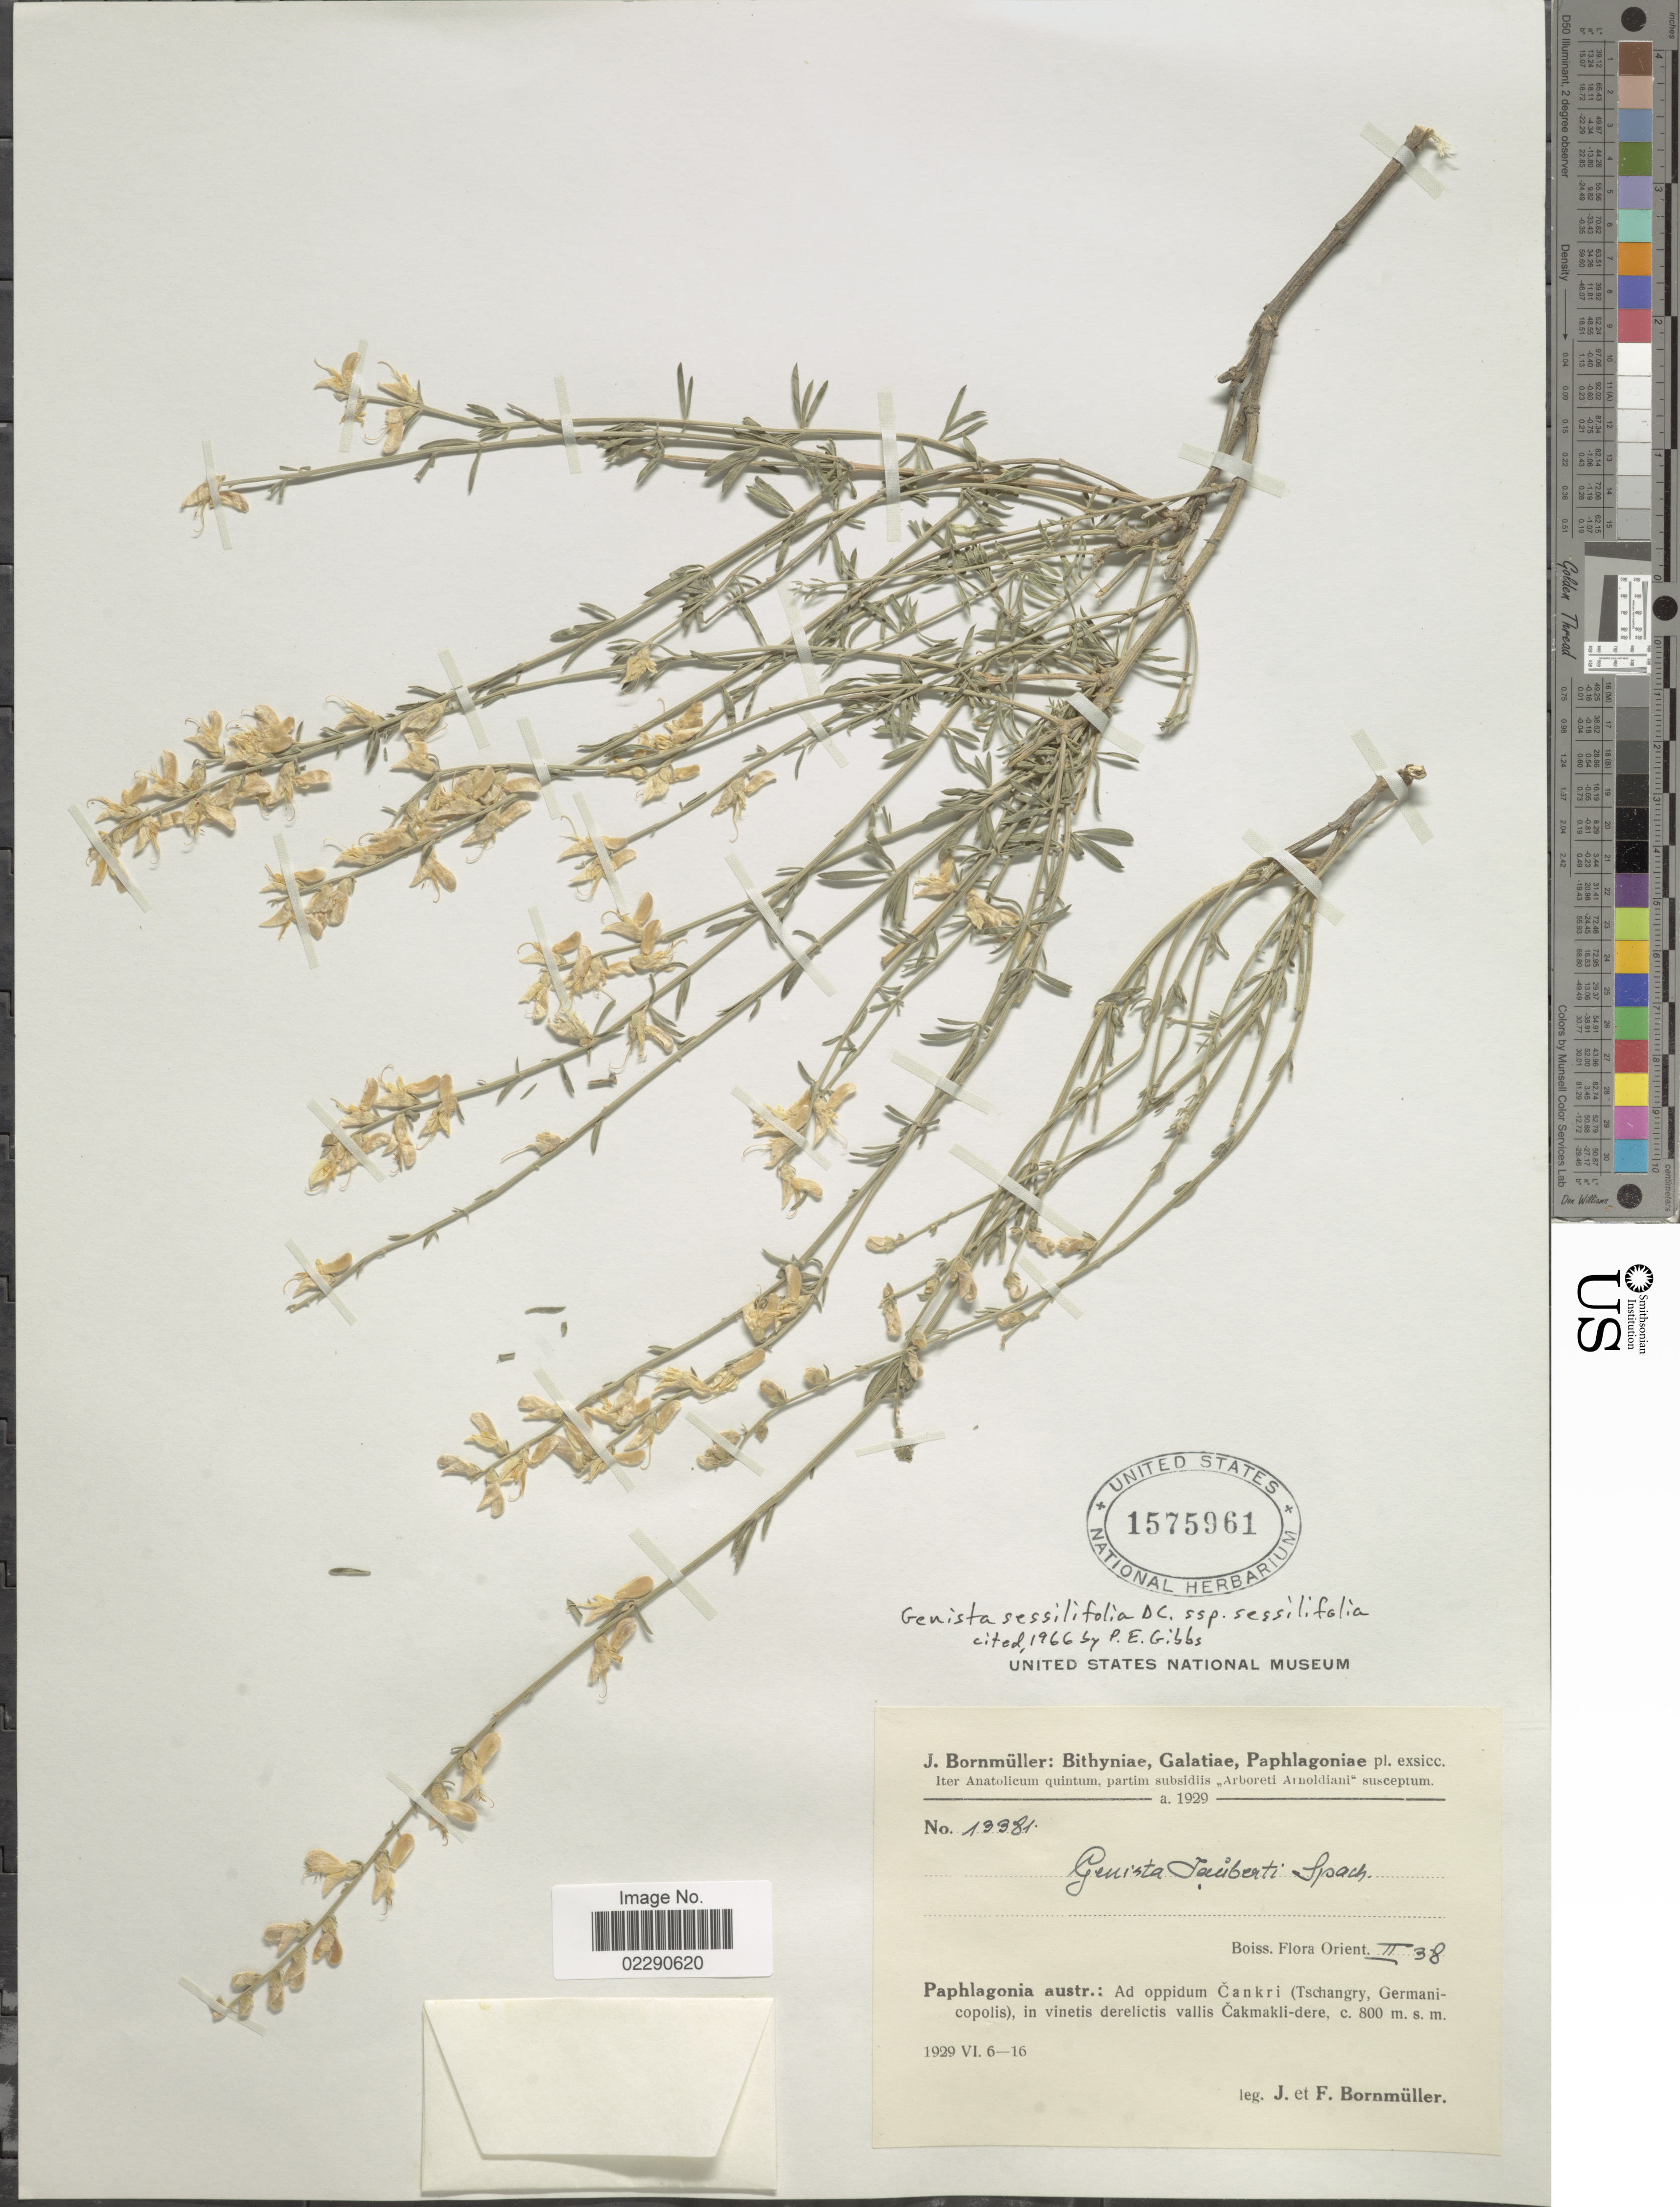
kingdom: Plantae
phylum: Tracheophyta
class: Magnoliopsida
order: Fabales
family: Fabaceae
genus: Genista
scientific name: Genista sessilifolia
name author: DC.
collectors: J. Bornmüller & F. Bornmüller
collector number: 13381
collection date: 1929-06-06/1929-06-16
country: Romania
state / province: Galati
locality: Bithyniae, Galatiae, Paphlagoniae, Paphlagoniae Austr. ad oppidum Cankri (Tschangry, Germanicopolis), vallis Cakmakli-dere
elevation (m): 800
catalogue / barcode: US 1575961